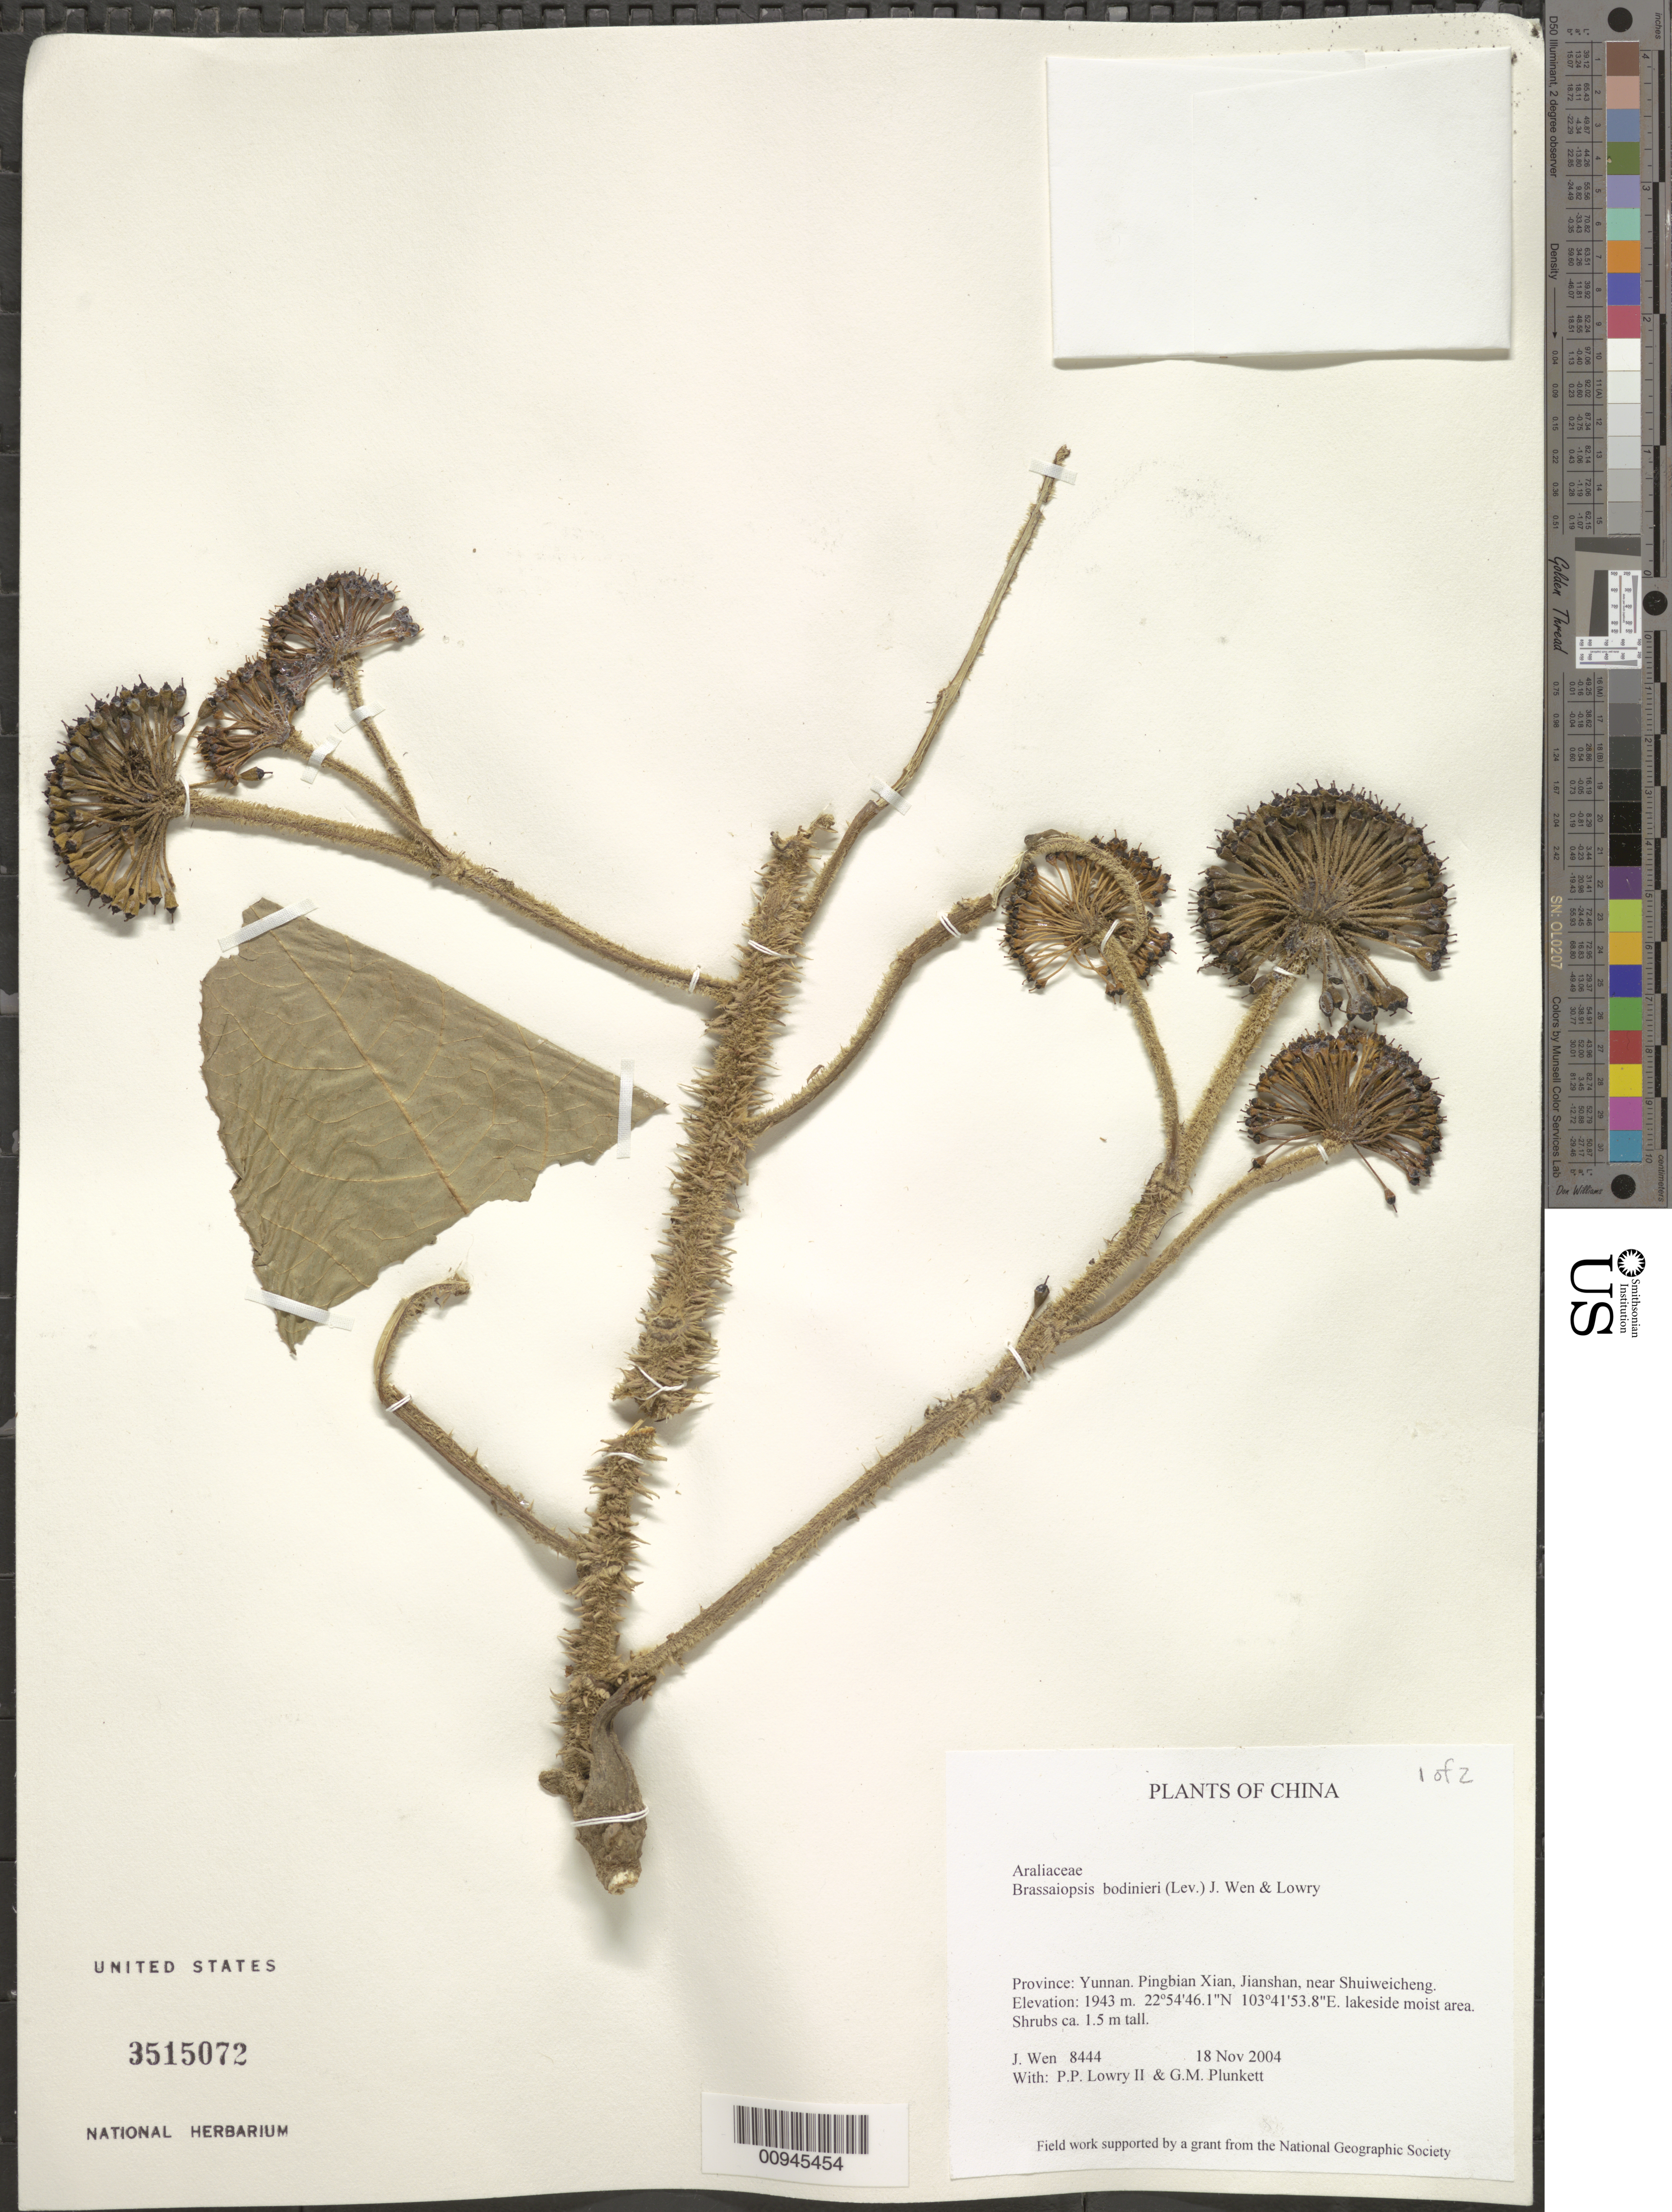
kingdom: Plantae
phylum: Tracheophyta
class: Magnoliopsida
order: Apiales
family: Araliaceae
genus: Brassaiopsis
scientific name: Brassaiopsis bodinieri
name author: (H. Lév.) J. Wen & Lowry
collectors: J. Wen, P. P. Lowry & G. M. Plunkett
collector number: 8444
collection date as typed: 18 Nov 2004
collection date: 2004-11-18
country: China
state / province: Yunnan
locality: Pingbian Xian, Jianshan, near Shuiweicheng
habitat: lakeside moist area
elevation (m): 1943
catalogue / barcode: US 3515072